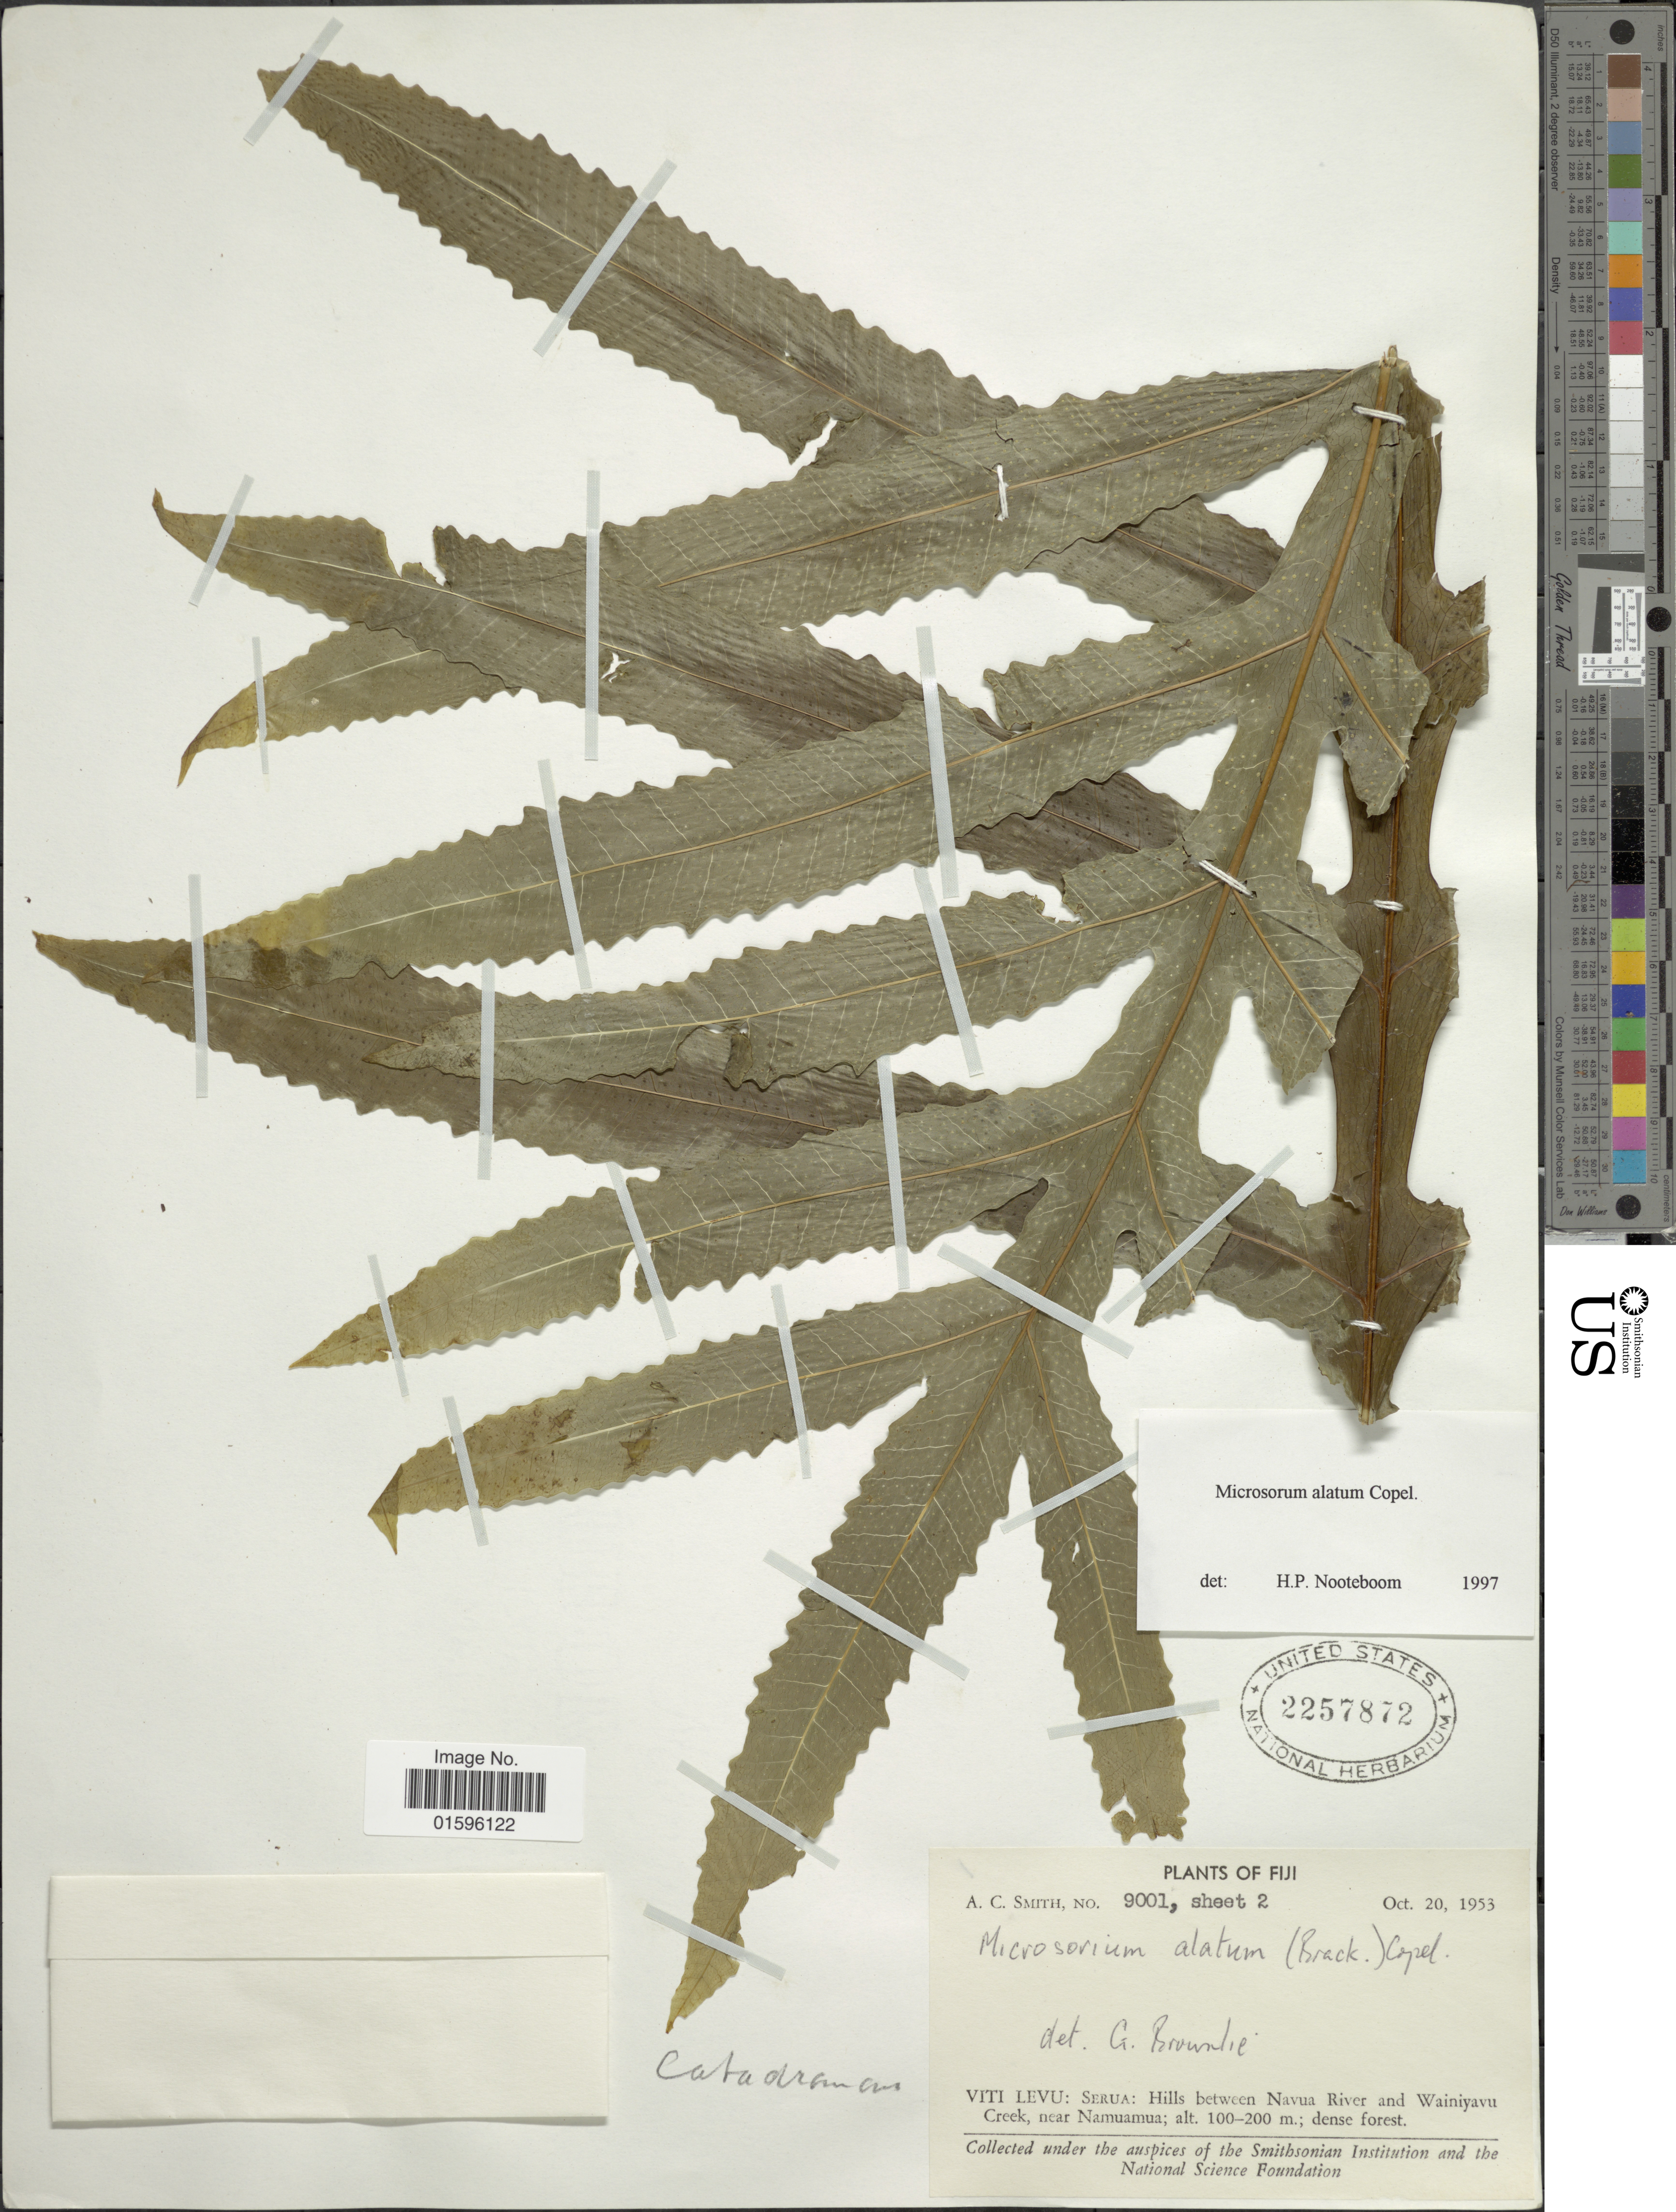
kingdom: Plantae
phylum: Tracheophyta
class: Polypodiopsida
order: Polypodiales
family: Polypodiaceae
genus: Polypodium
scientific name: Polypodium alatum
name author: (Brack.) Hook.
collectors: A. C. Smith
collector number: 9001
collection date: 1953-10-20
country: Fiji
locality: Viti Levu: Serua: Hills between Navua River and Wainiyavu Creek, near Namuamua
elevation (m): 100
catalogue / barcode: US 2257872